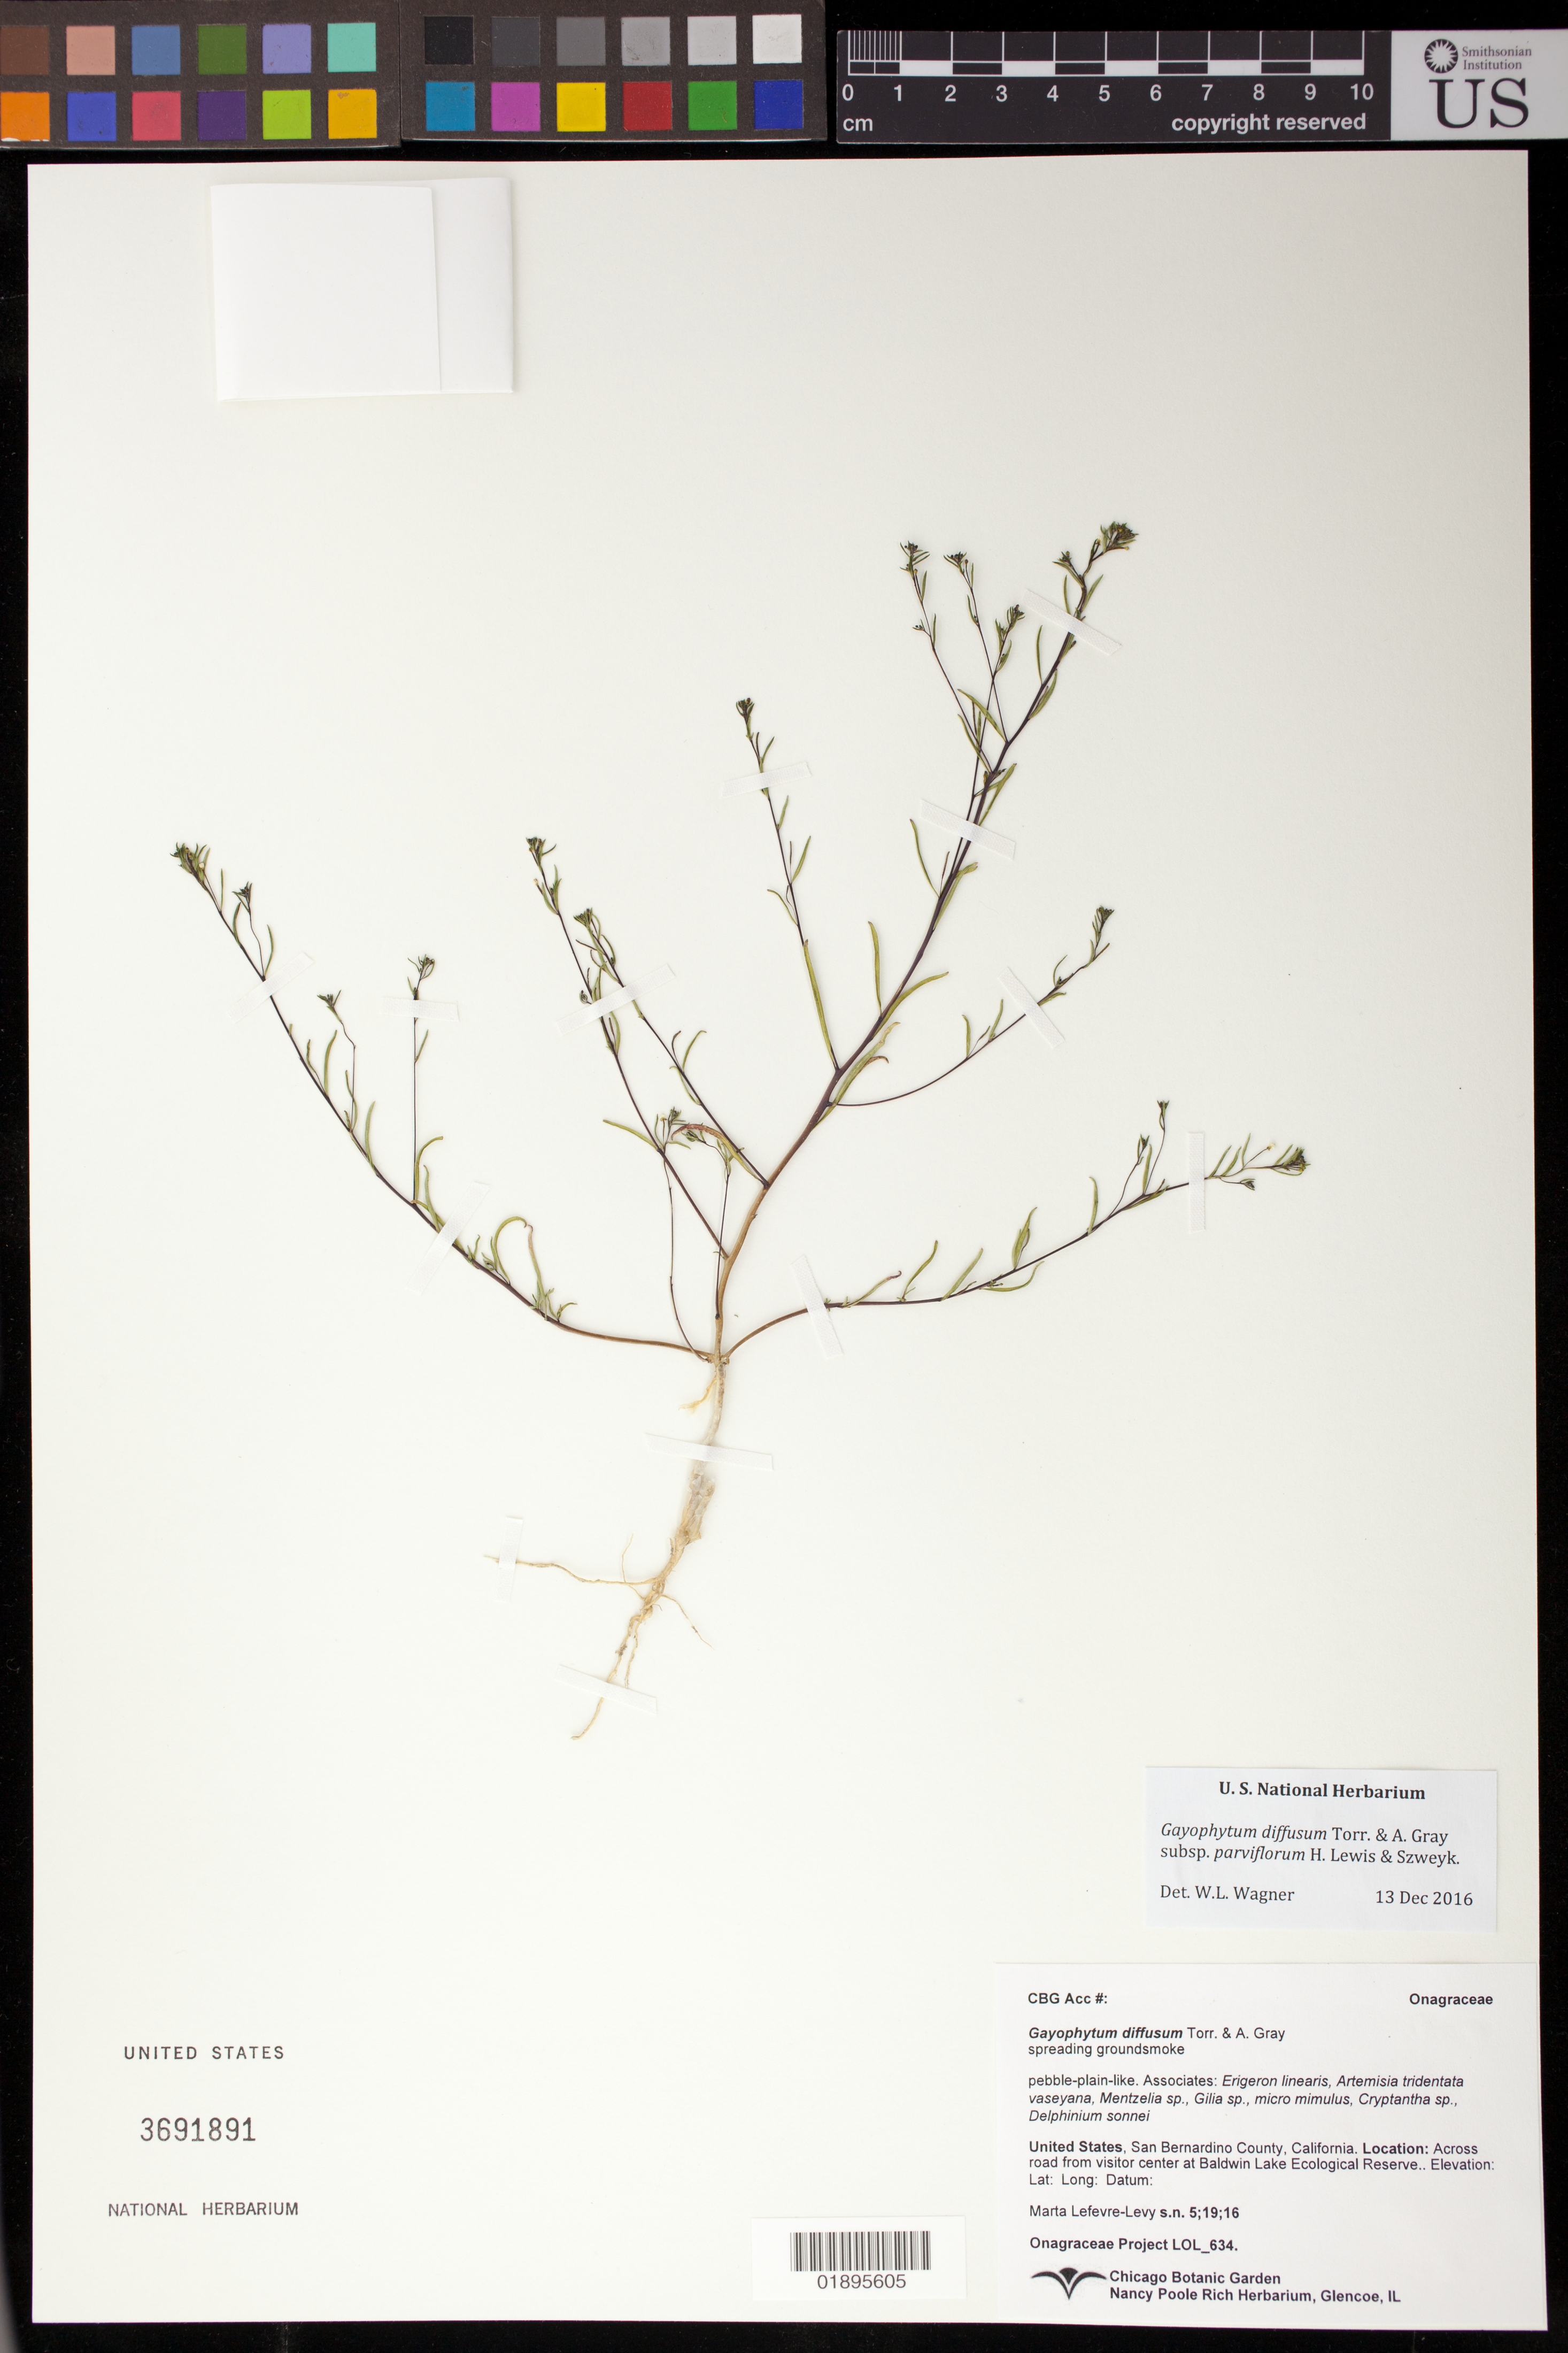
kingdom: Plantae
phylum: Tracheophyta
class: Magnoliopsida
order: Myrtales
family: Onagraceae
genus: Gayophytum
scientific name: Gayophytum diffusum subsp. parviflorum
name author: F. H. Lewis & Szweyk.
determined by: Wagner, W. L., (BOT), Smithsonian Institution - National Museum of Natural History (UNITED STATES)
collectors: M. Lefevre-Levy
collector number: LOL 634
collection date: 2016-05-19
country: United States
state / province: California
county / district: San Bernardino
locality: Across road from visitor center at Baldwin Lake Ecological Reserve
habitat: pebble-plain-like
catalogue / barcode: US 3691891